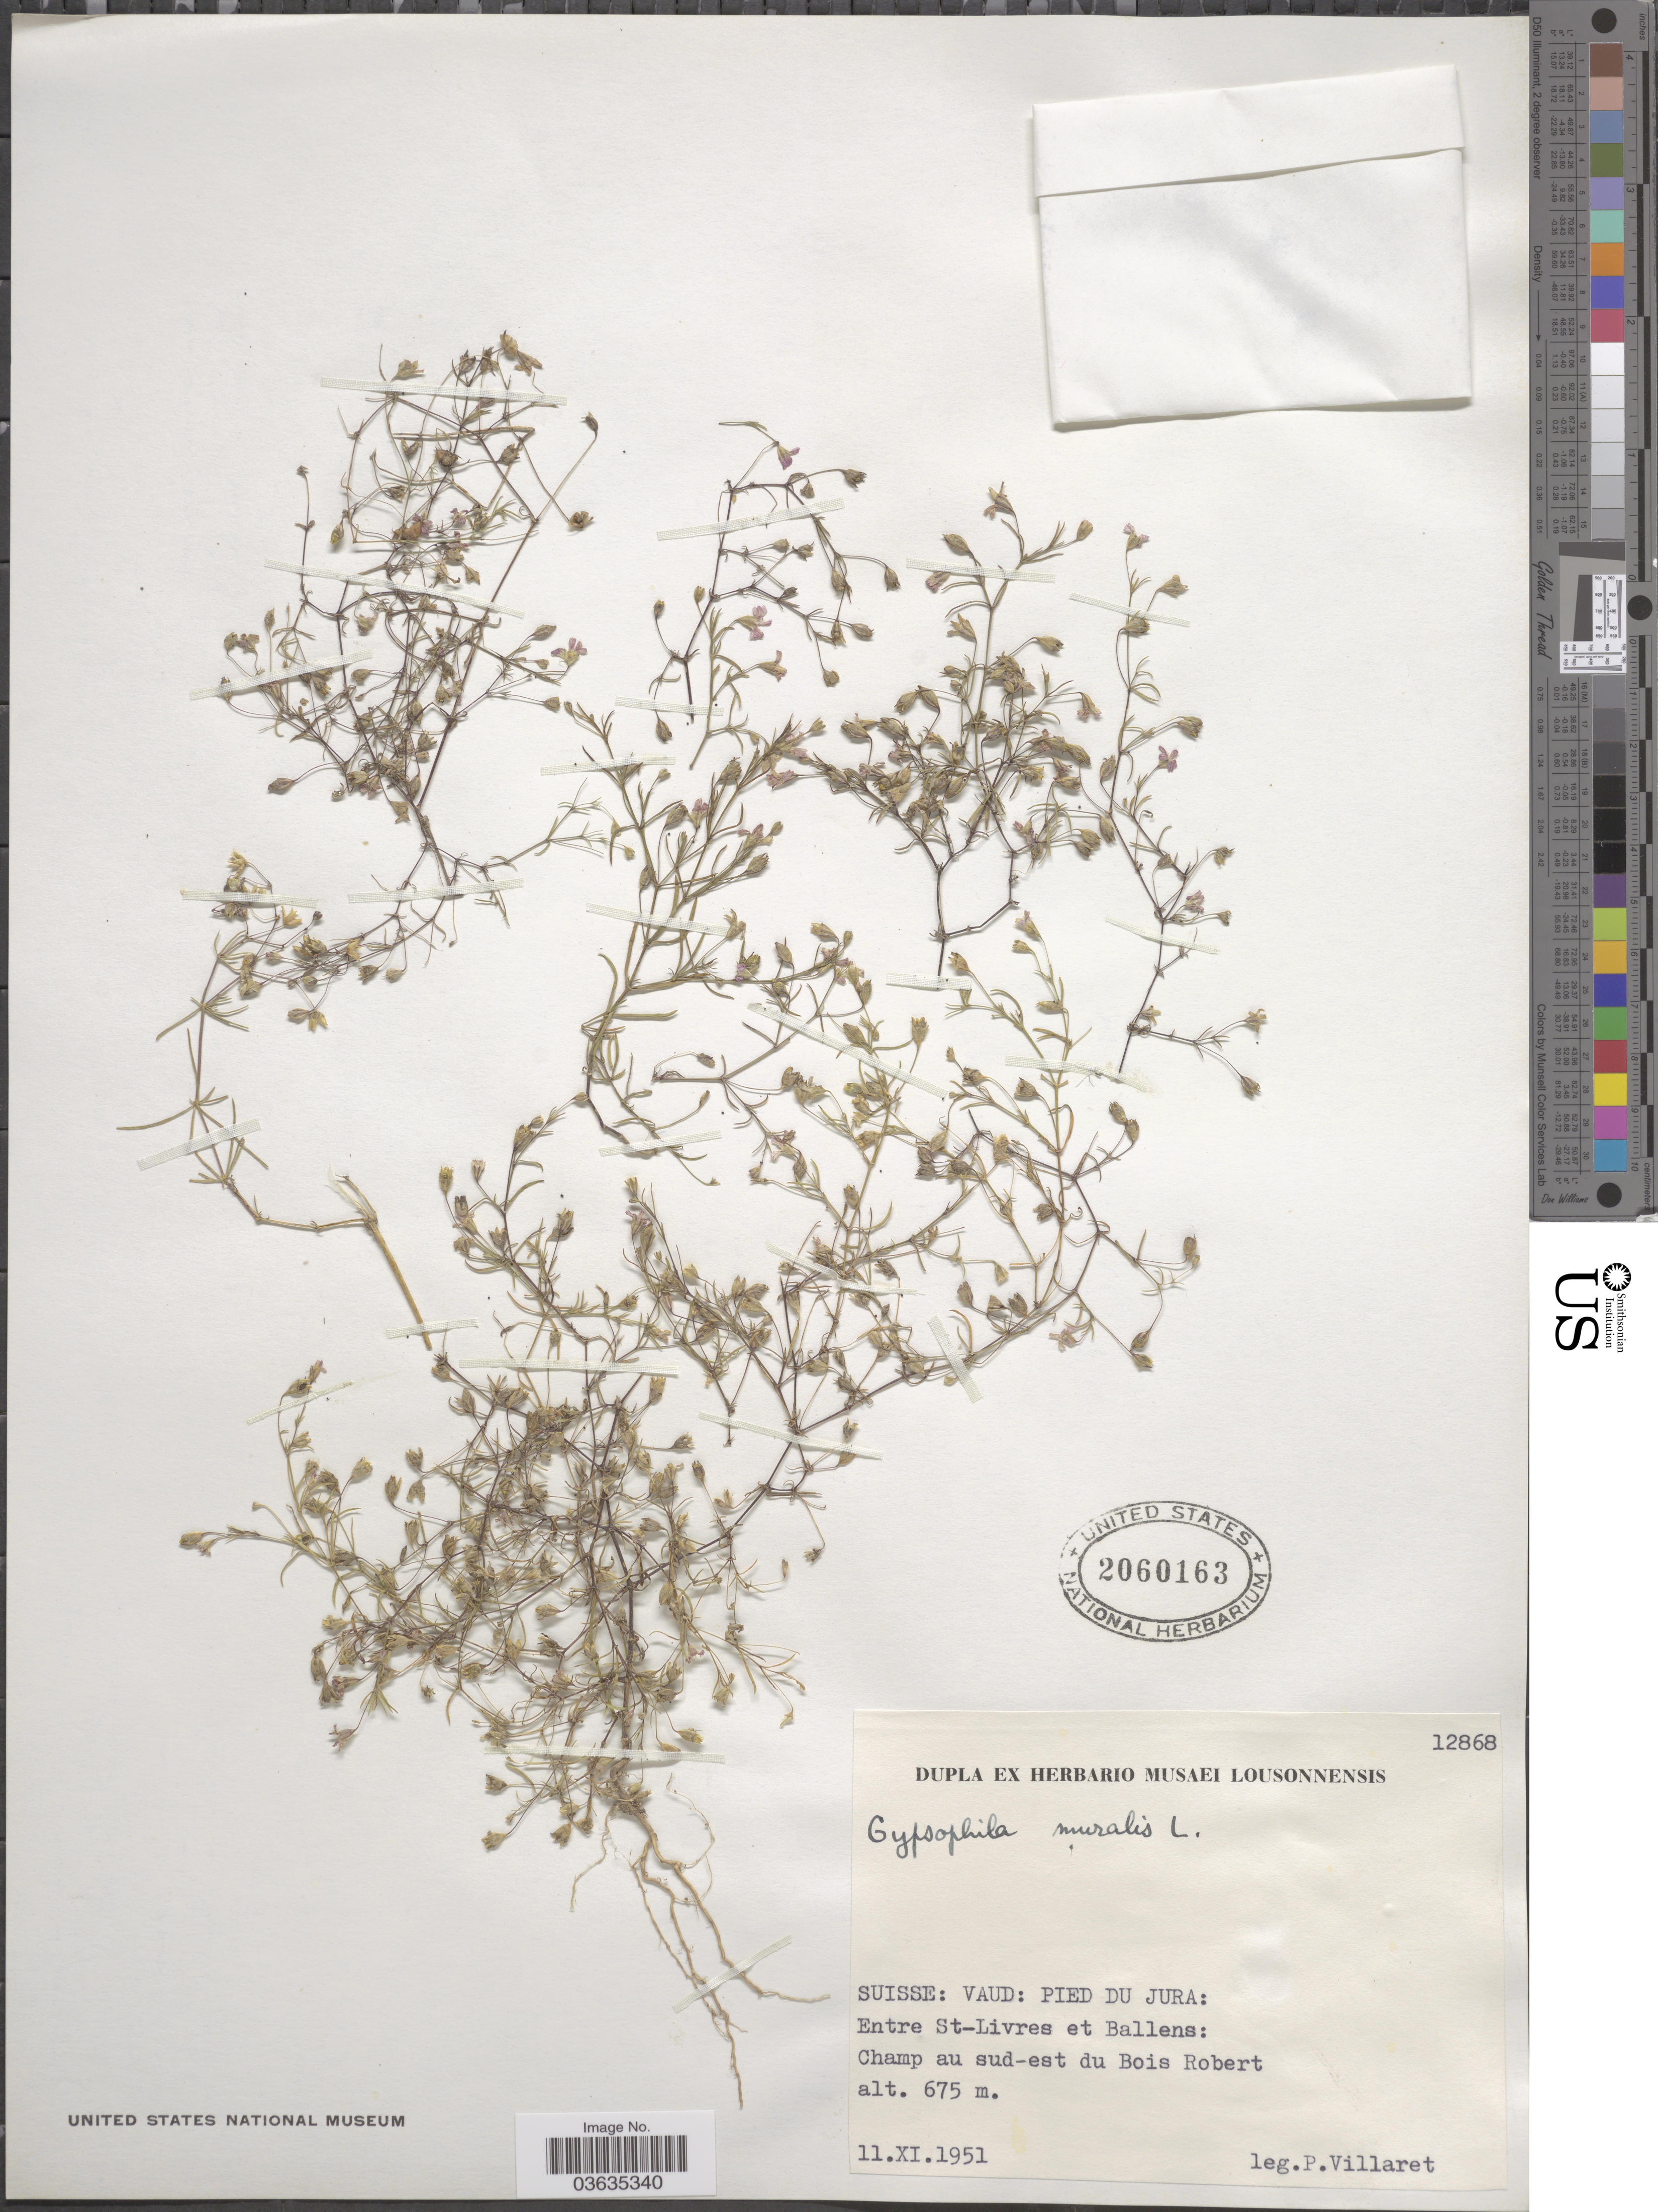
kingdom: Plantae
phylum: Tracheophyta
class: Magnoliopsida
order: Caryophyllales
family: Caryophyllaceae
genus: Psammophiliella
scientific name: Psammophiliella muralis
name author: (L.) Ikonn.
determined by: U.S. National Herbarium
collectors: P. Villaret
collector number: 12868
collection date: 1951-11-11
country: Switzerland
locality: Suisse: Vaud: Pied du Jura: Entre St-Livres et Ballens: Champ au sud-est du Bois Robert.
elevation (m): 675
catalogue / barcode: US 2060163